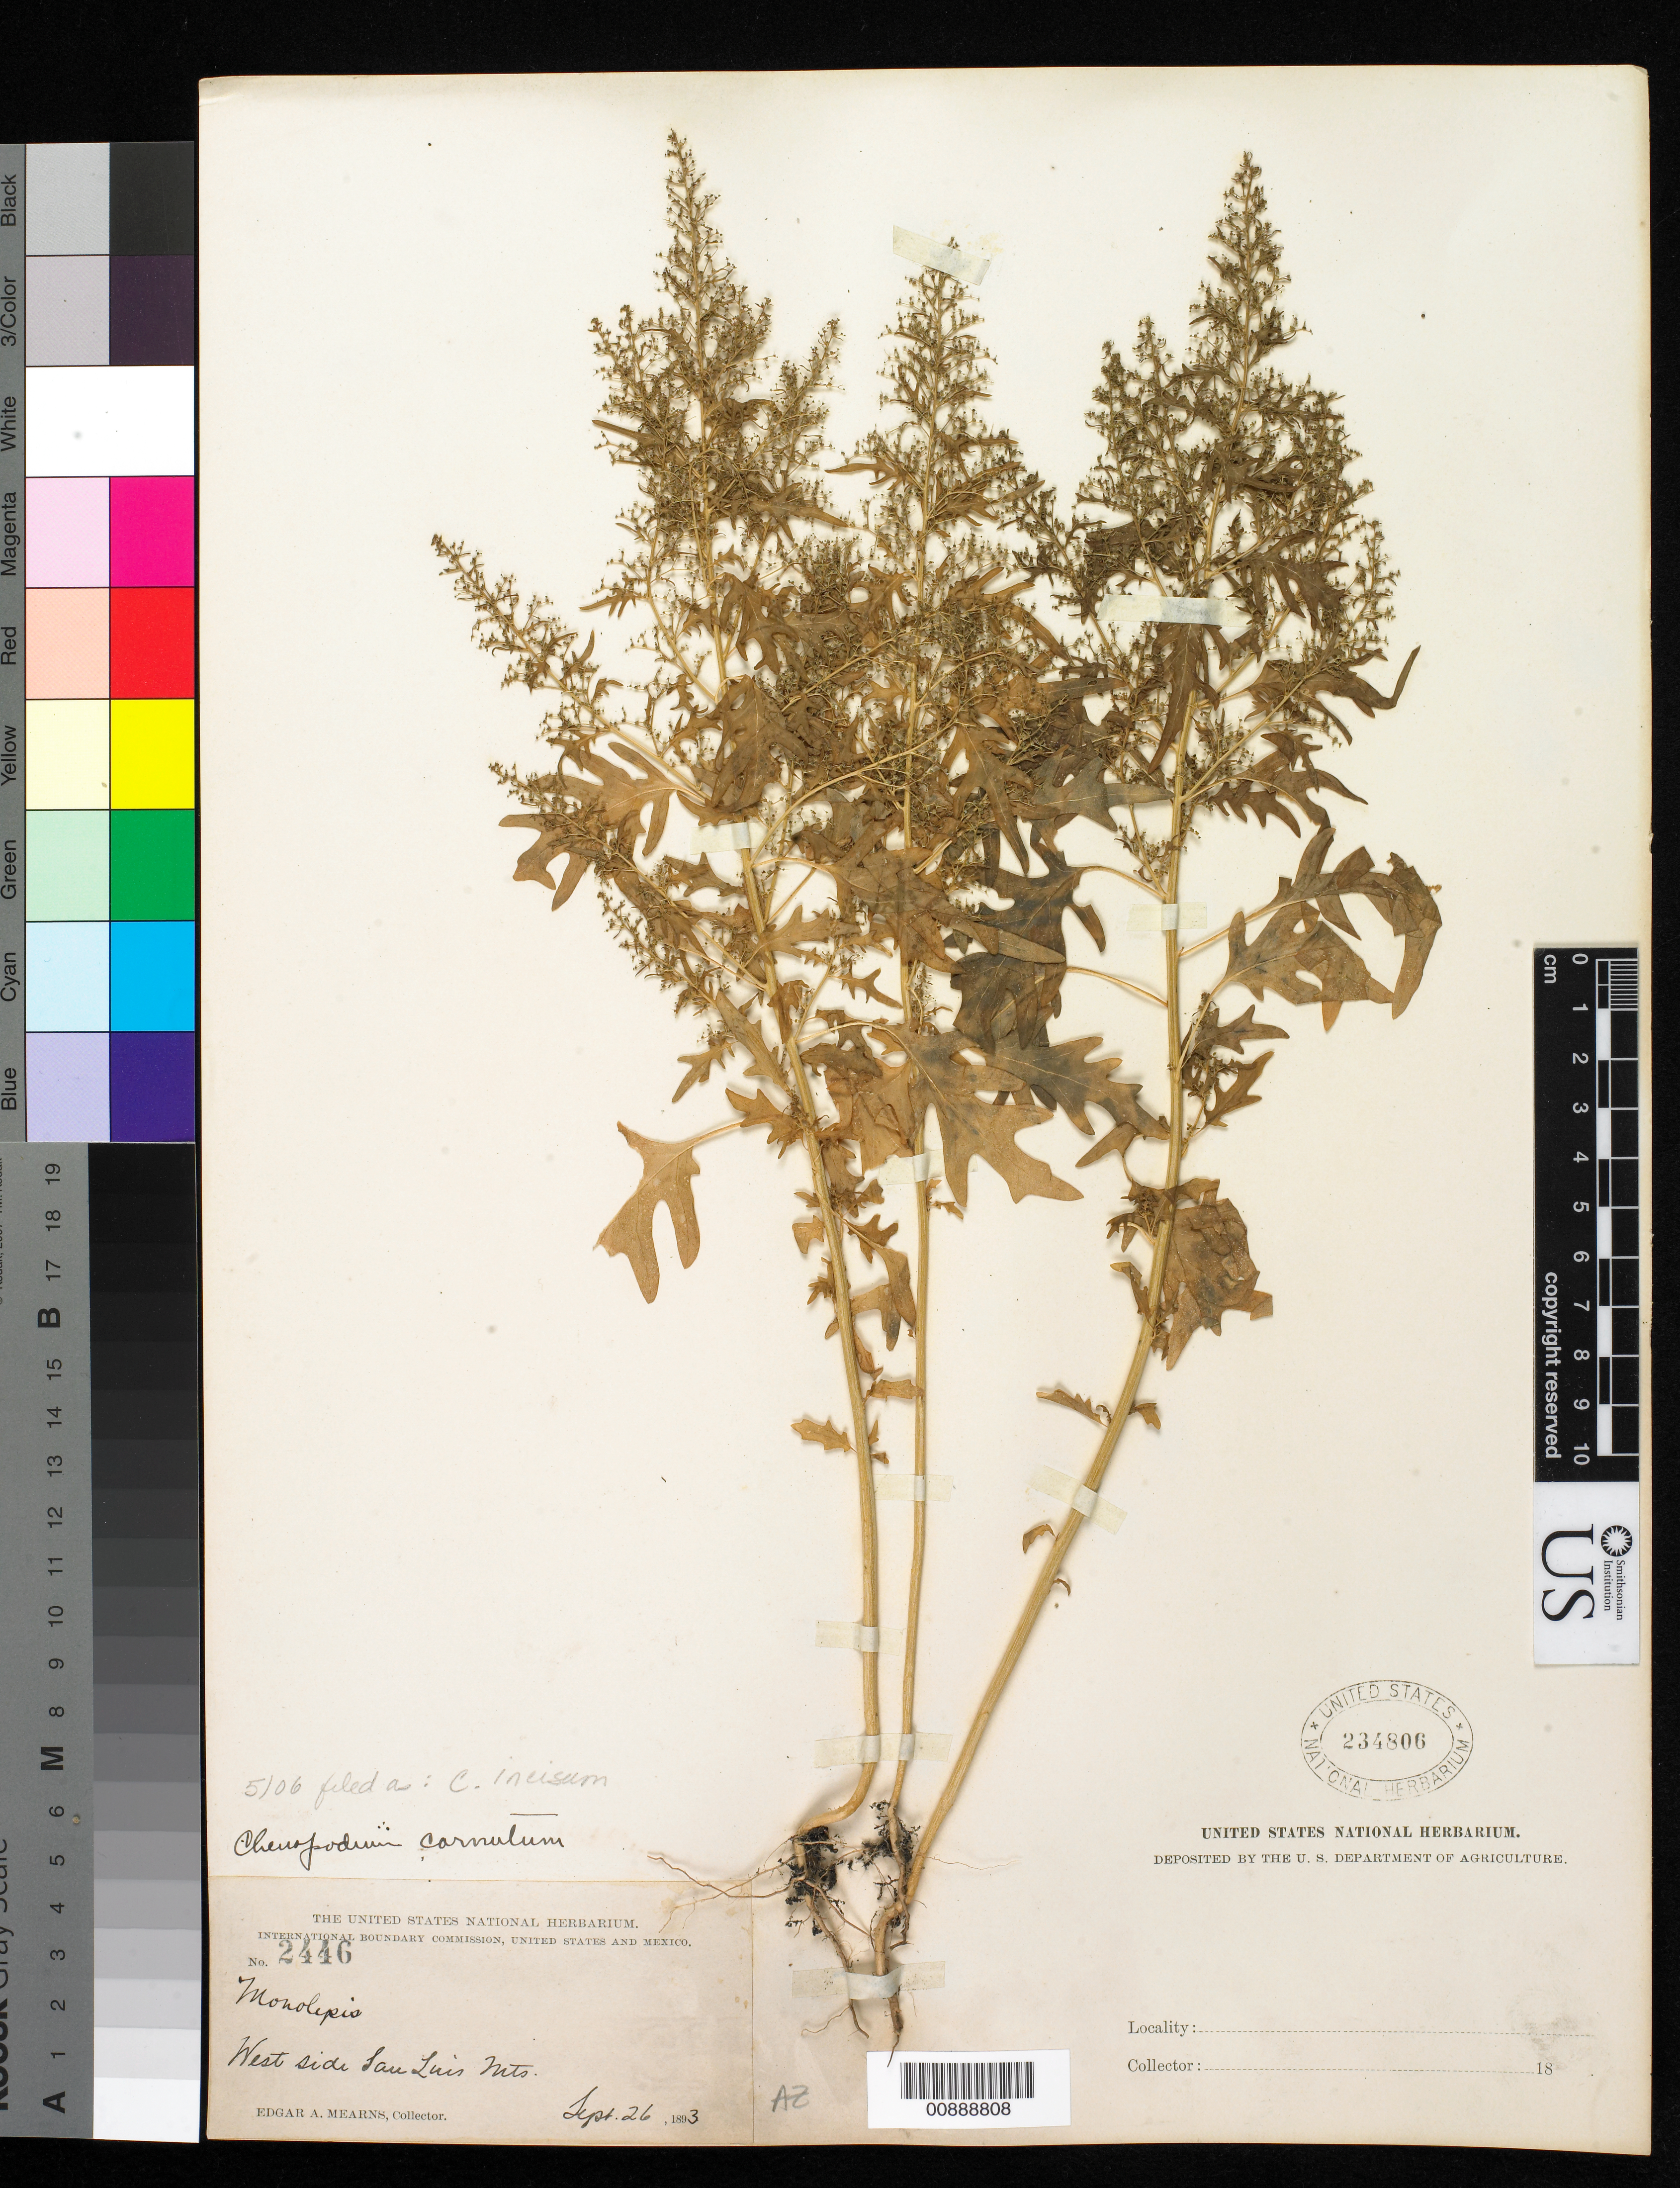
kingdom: Plantae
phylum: Tracheophyta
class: Magnoliopsida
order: Caryophyllales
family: Amaranthaceae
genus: Chenopodium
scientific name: Chenopodium incisum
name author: Poir.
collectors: E. A. Mearns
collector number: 2446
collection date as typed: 26 Sep 1893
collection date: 1893-09-26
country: United States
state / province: Arizona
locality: West side of San Luis Mts.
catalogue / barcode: US 234806